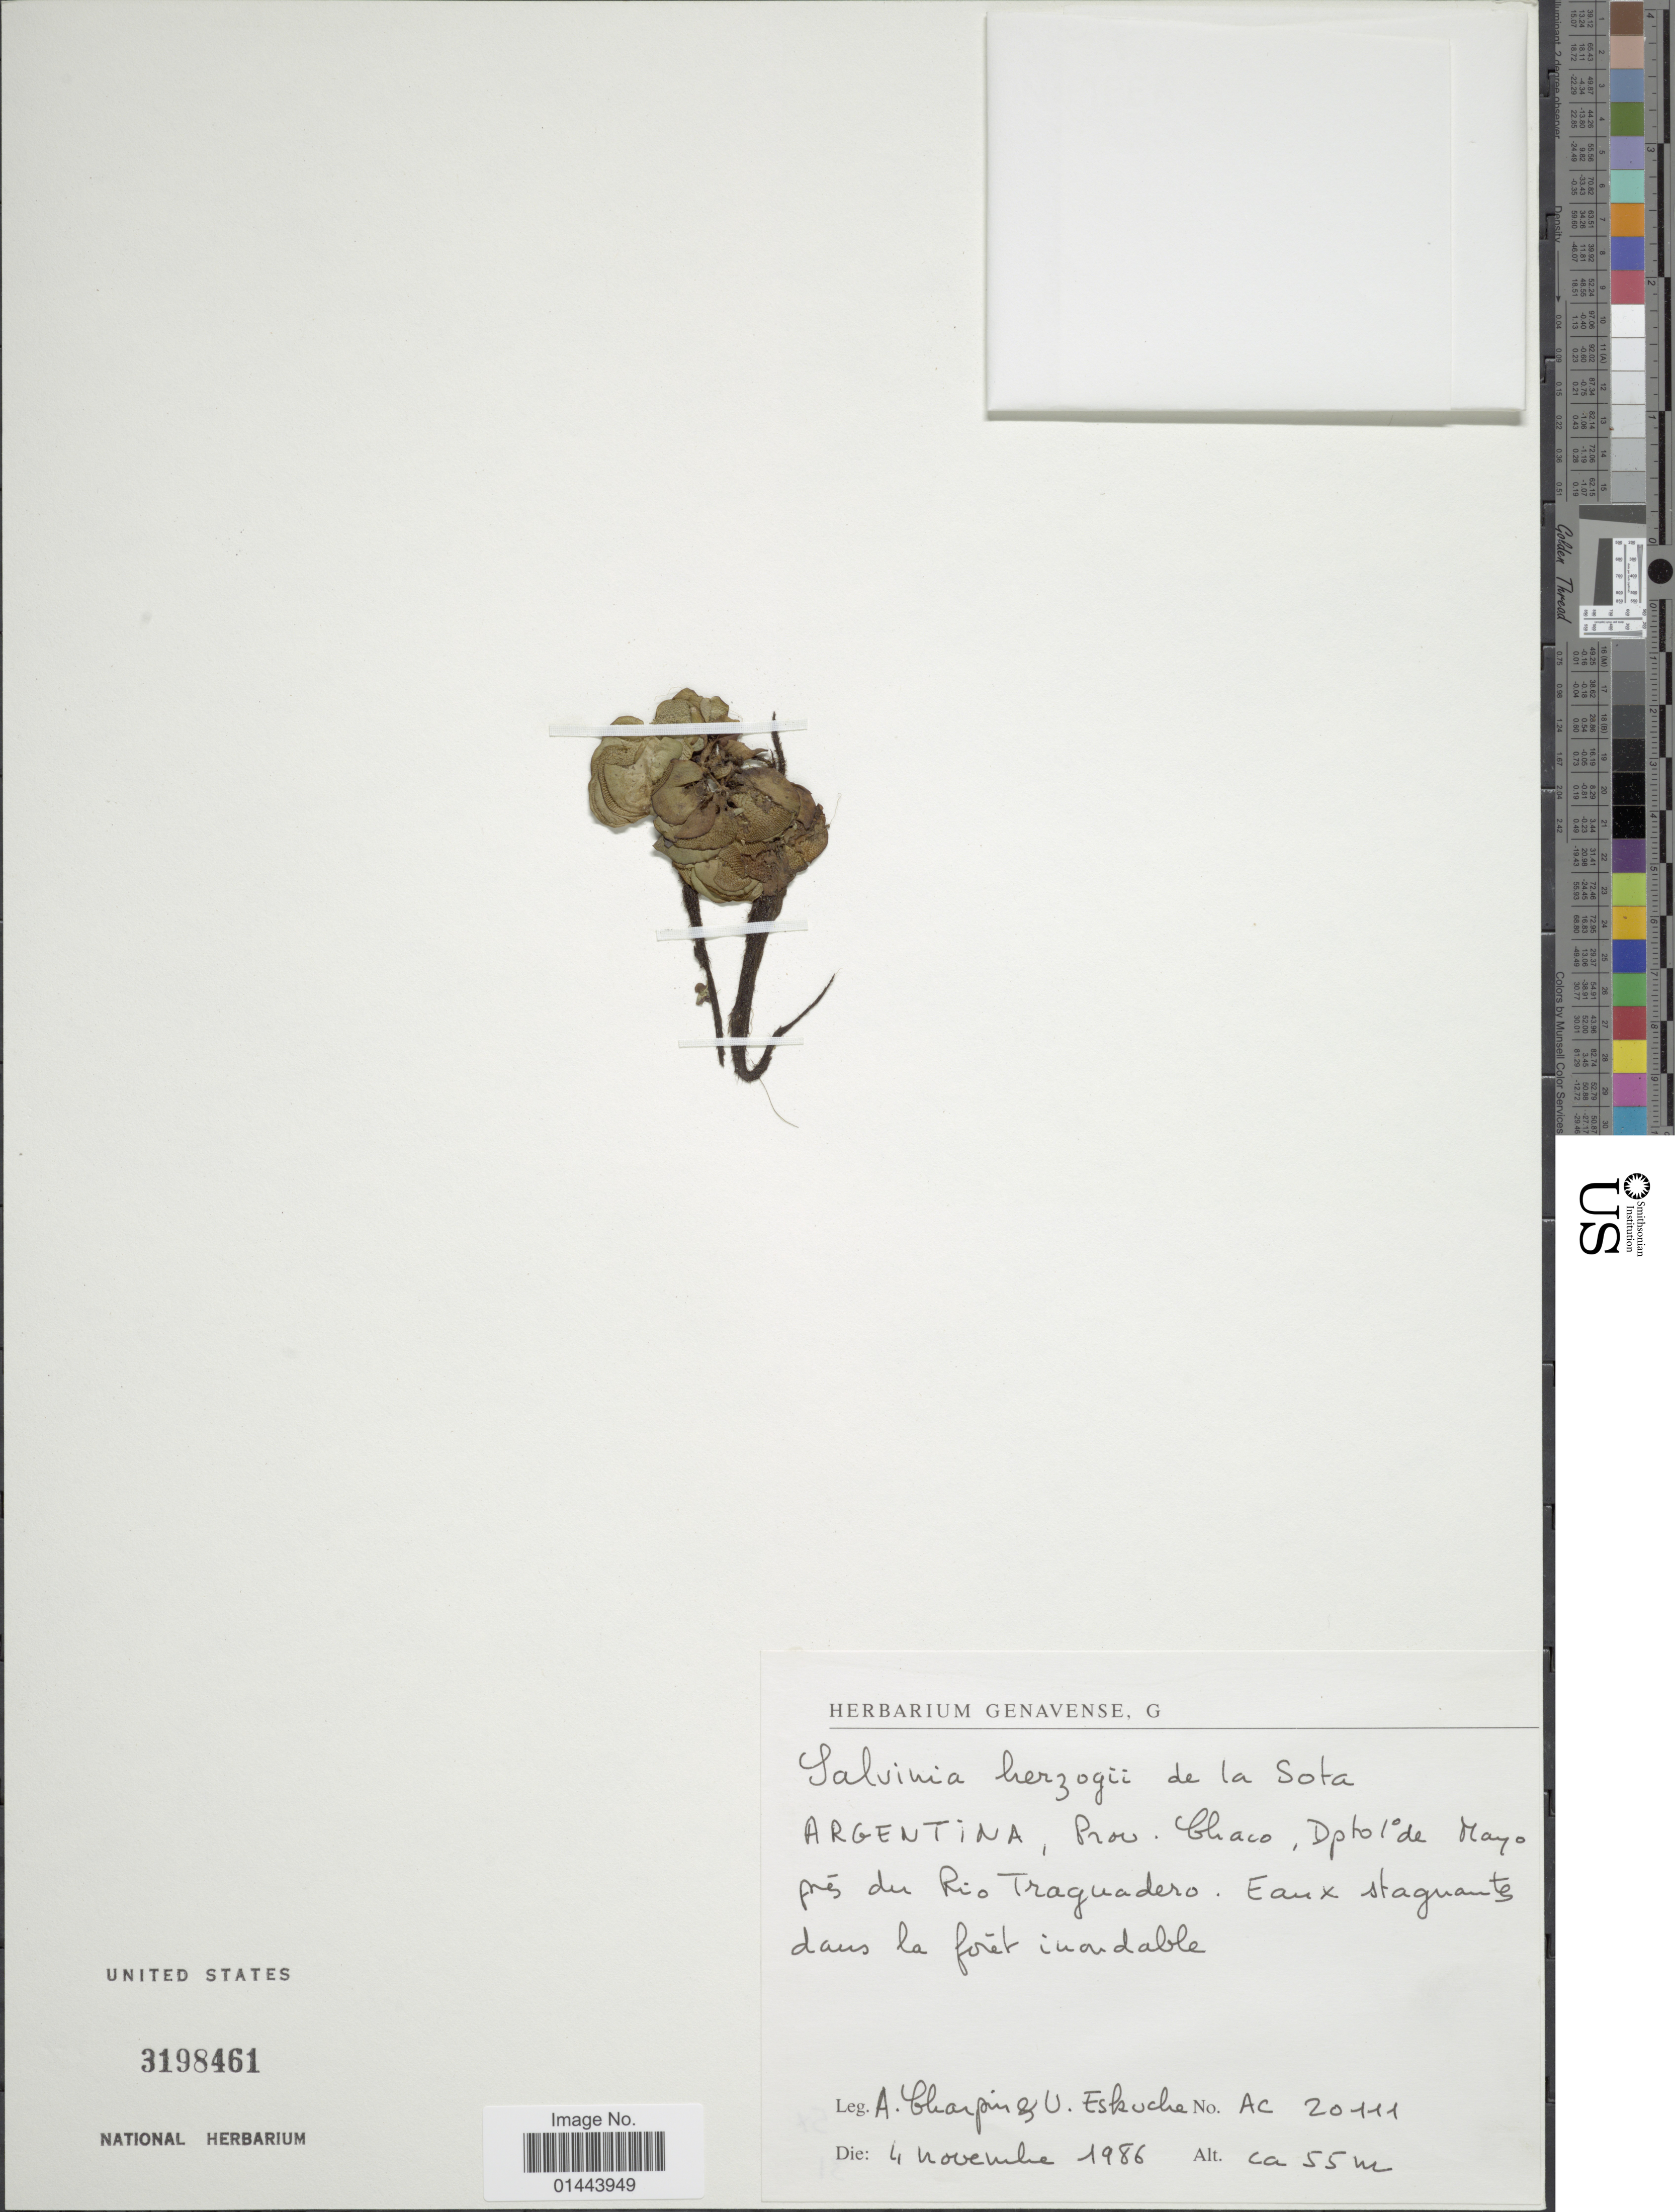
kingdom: Plantae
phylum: Tracheophyta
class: Polypodiopsida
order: Salviniales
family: Salviniaceae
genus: Salvinia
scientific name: Salvinia biloba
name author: Raddi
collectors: A. Charpin & E. Eskuche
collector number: Ac20111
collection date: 1986-11-04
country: Argentina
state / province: Chaco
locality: Dpto. de Mayo Prés du Rio Traguadero, eaux stagante dans la foret inaudable.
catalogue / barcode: US 3198461